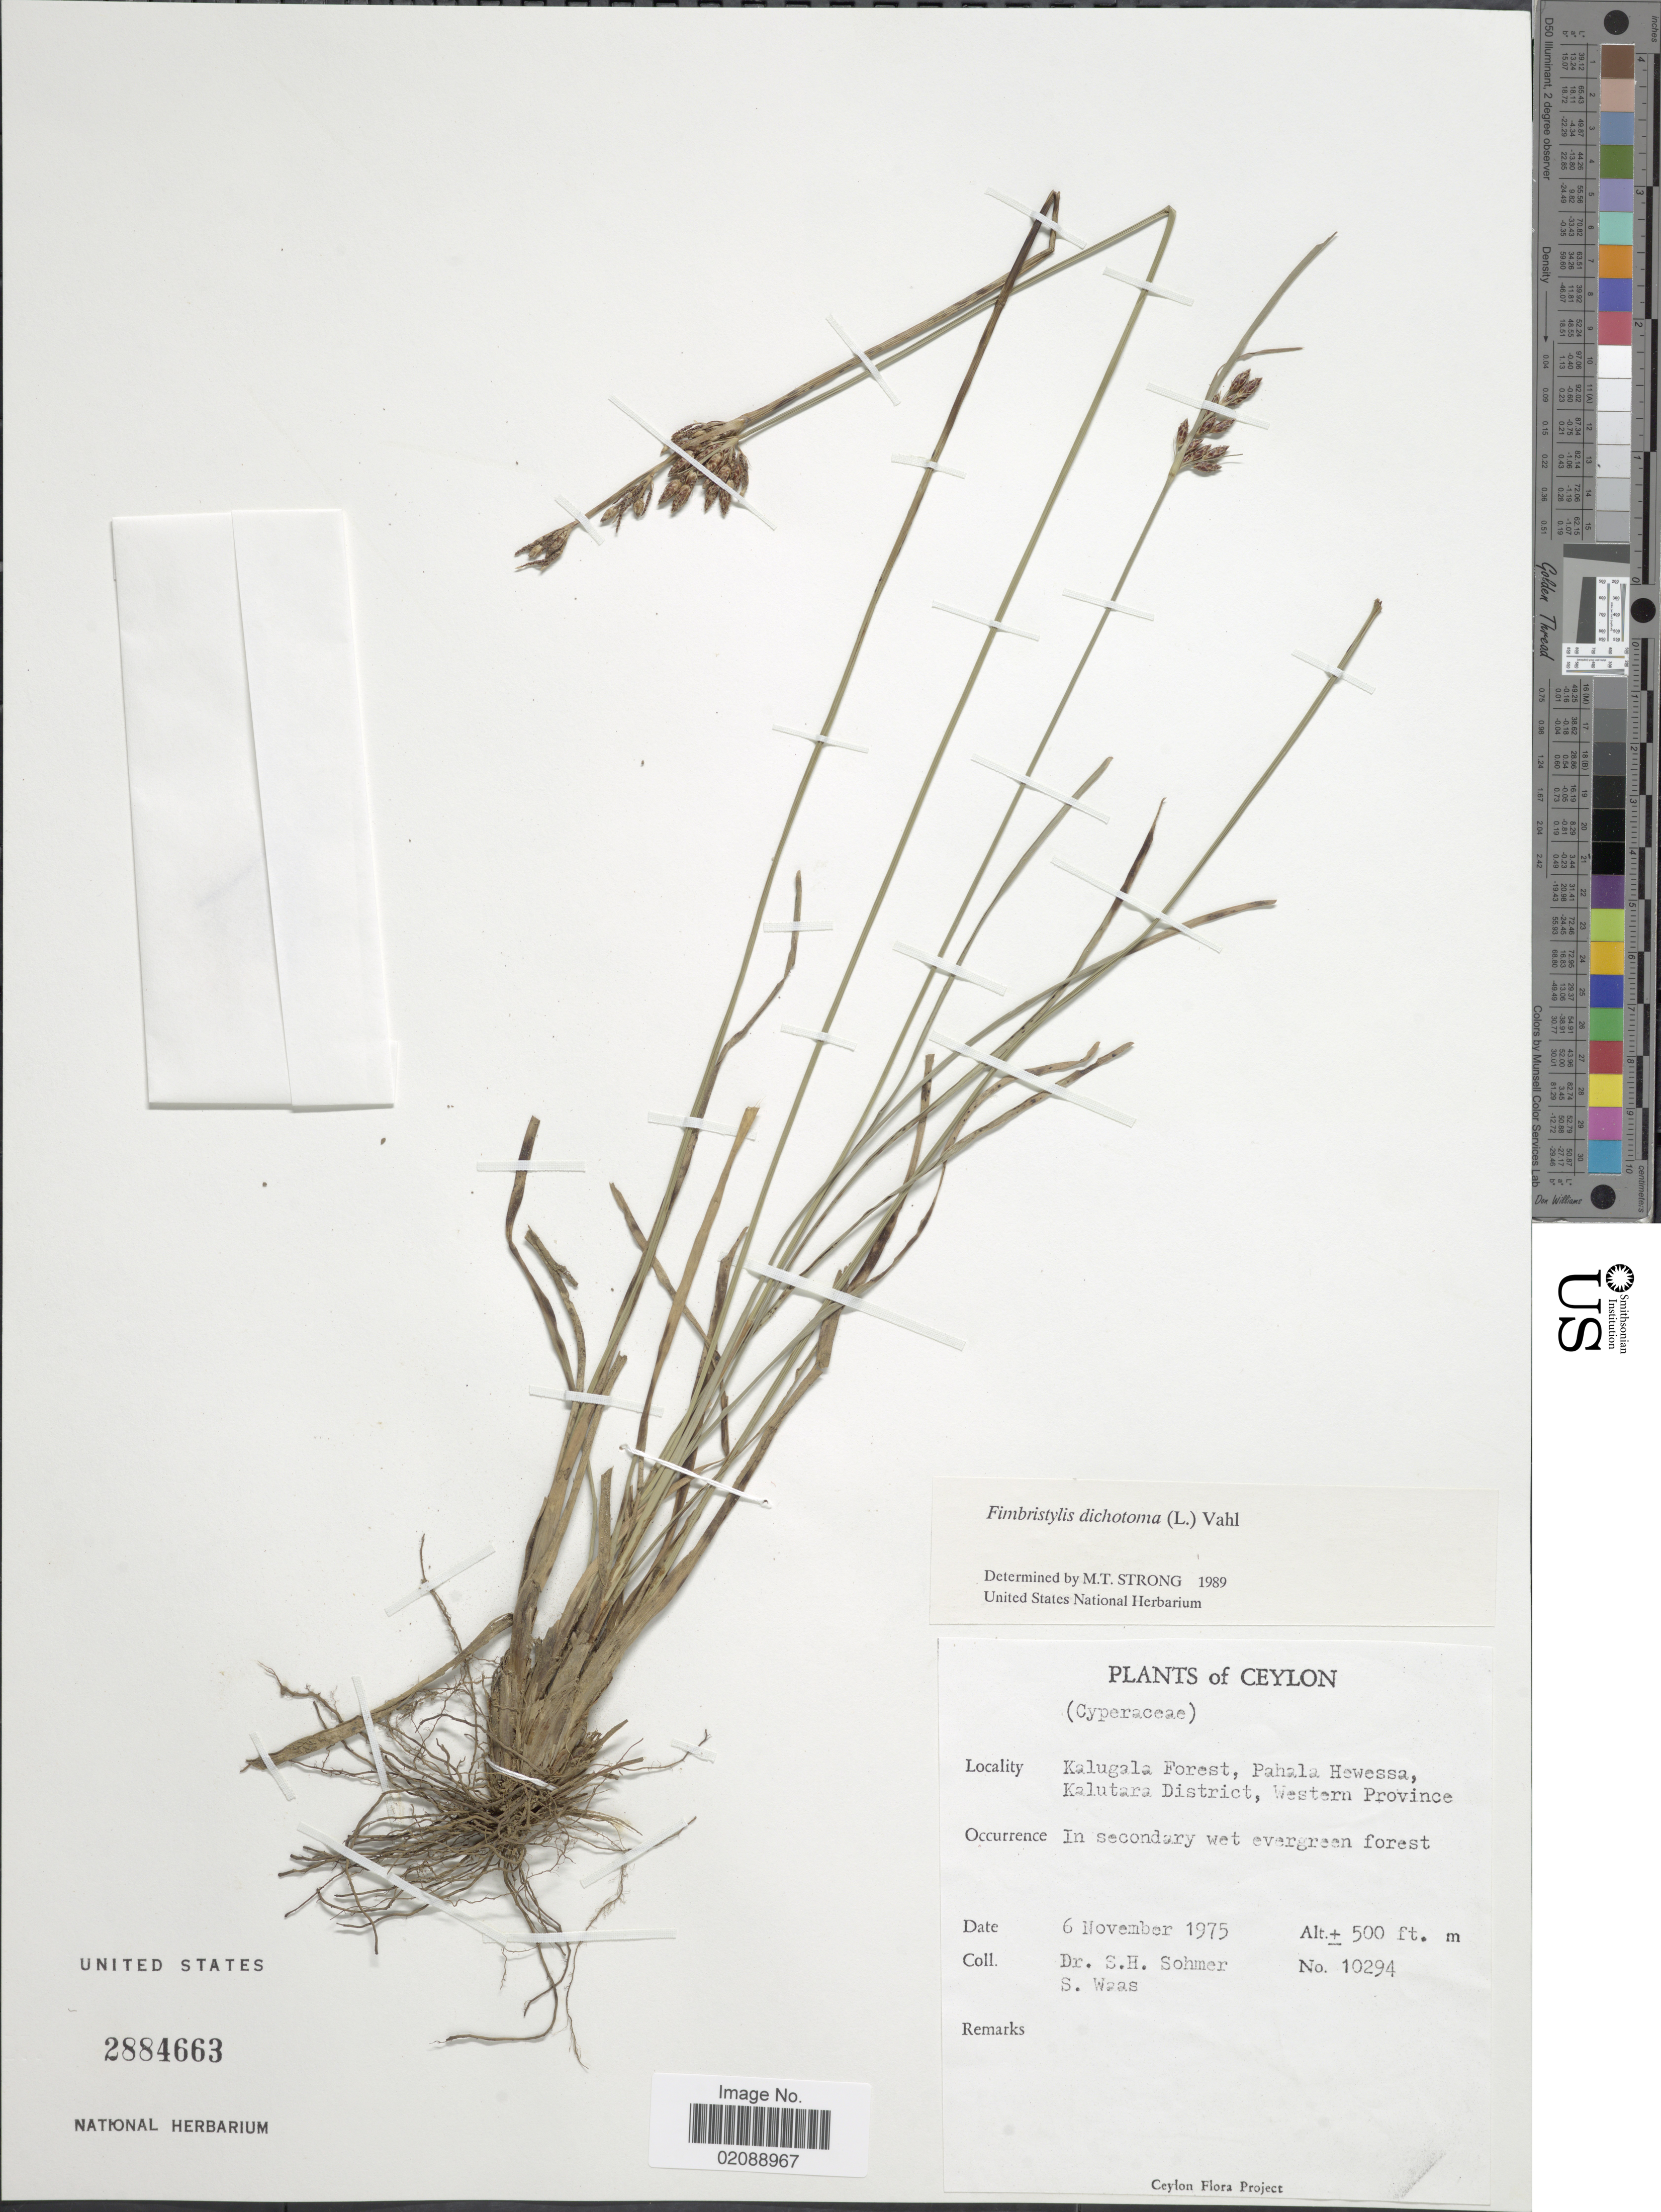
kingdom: Plantae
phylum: Tracheophyta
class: Liliopsida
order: Poales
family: Cyperaceae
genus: Fimbristylis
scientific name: Fimbristylis dichotoma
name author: (L.) Vahl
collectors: S. H. Sohmer & S. Waas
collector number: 10294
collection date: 1975-11-06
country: Sri Lanka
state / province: Western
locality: Kalugala Forest, Pahala Hewessa, Kalutara District.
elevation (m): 152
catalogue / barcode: US 2884663